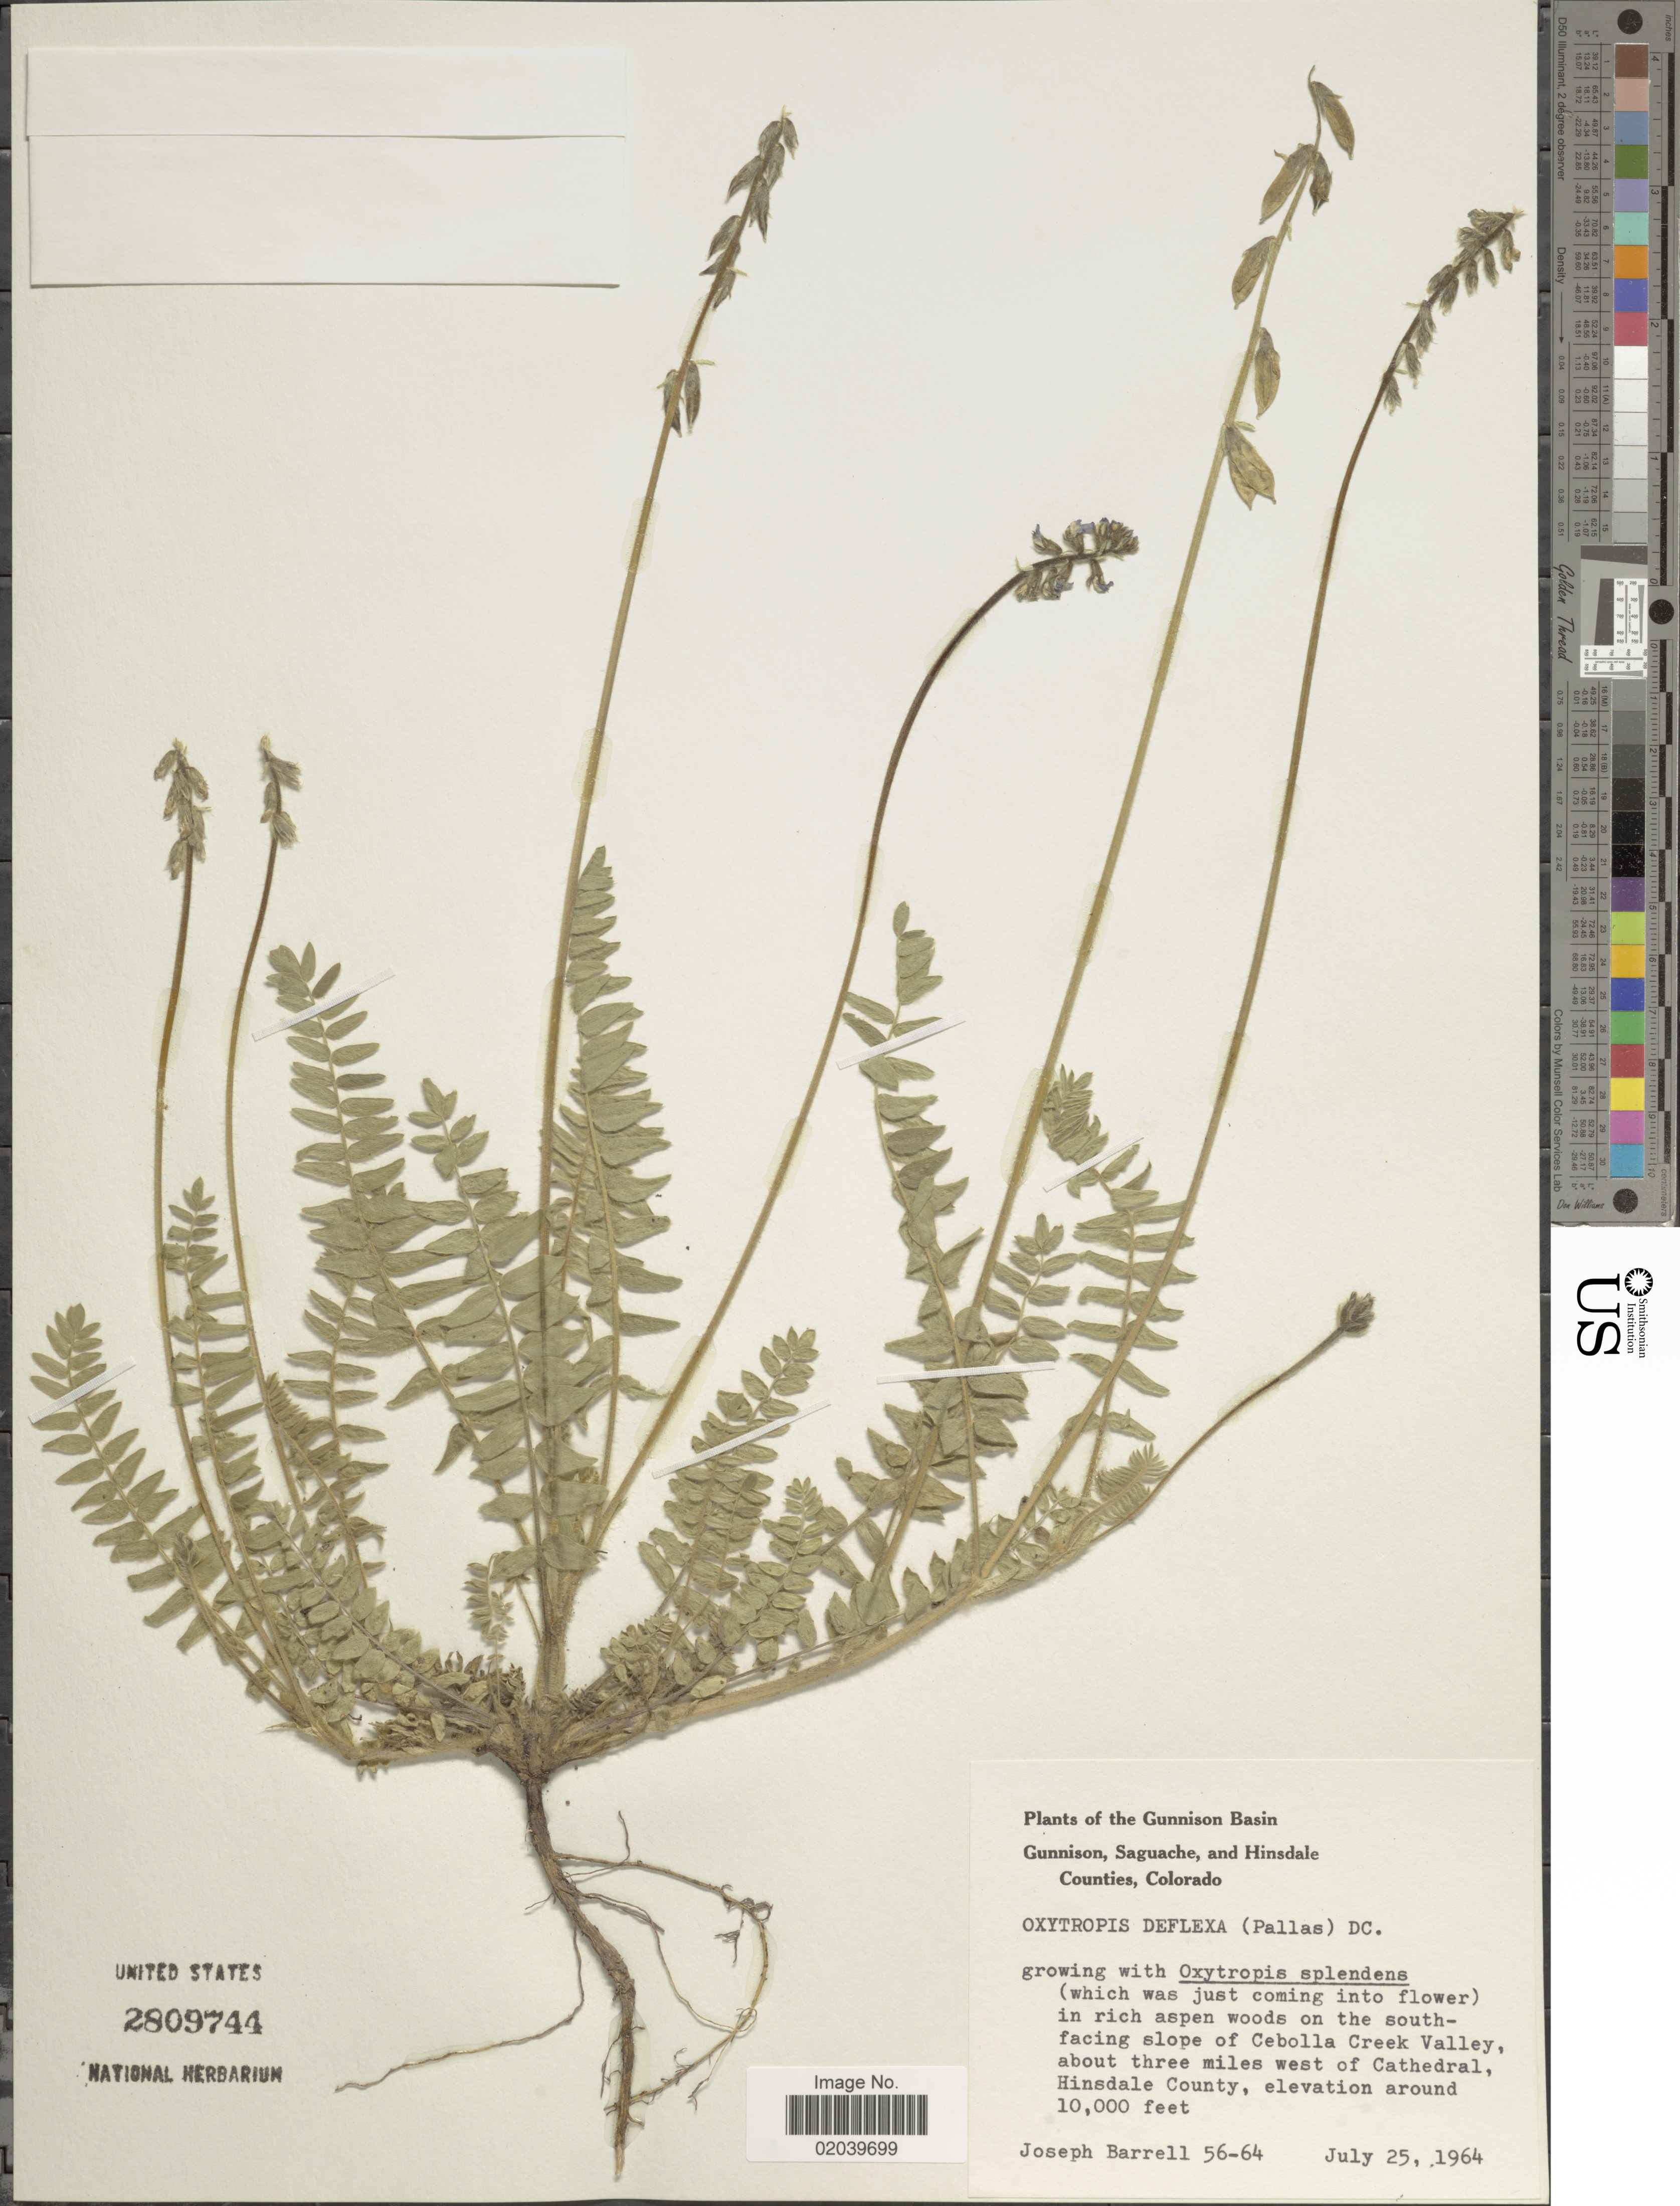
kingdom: Plantae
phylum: Tracheophyta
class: Magnoliopsida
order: Fabales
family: Fabaceae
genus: Oxytropis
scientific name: Oxytropis deflexa var. foliolosa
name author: (Hook.) Barneby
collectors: J. Barrell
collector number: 56-64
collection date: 1964-07-25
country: United States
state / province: Colorado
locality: Gunnison Basin. Gunnison, Saguache, and Hinsdale Counties, Colorado. In rich aspen woods on the south-facing slope of Cebolla Creek Valley, about three miles west of Cathedral, Hinsdale County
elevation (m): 3048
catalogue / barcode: US 2809744